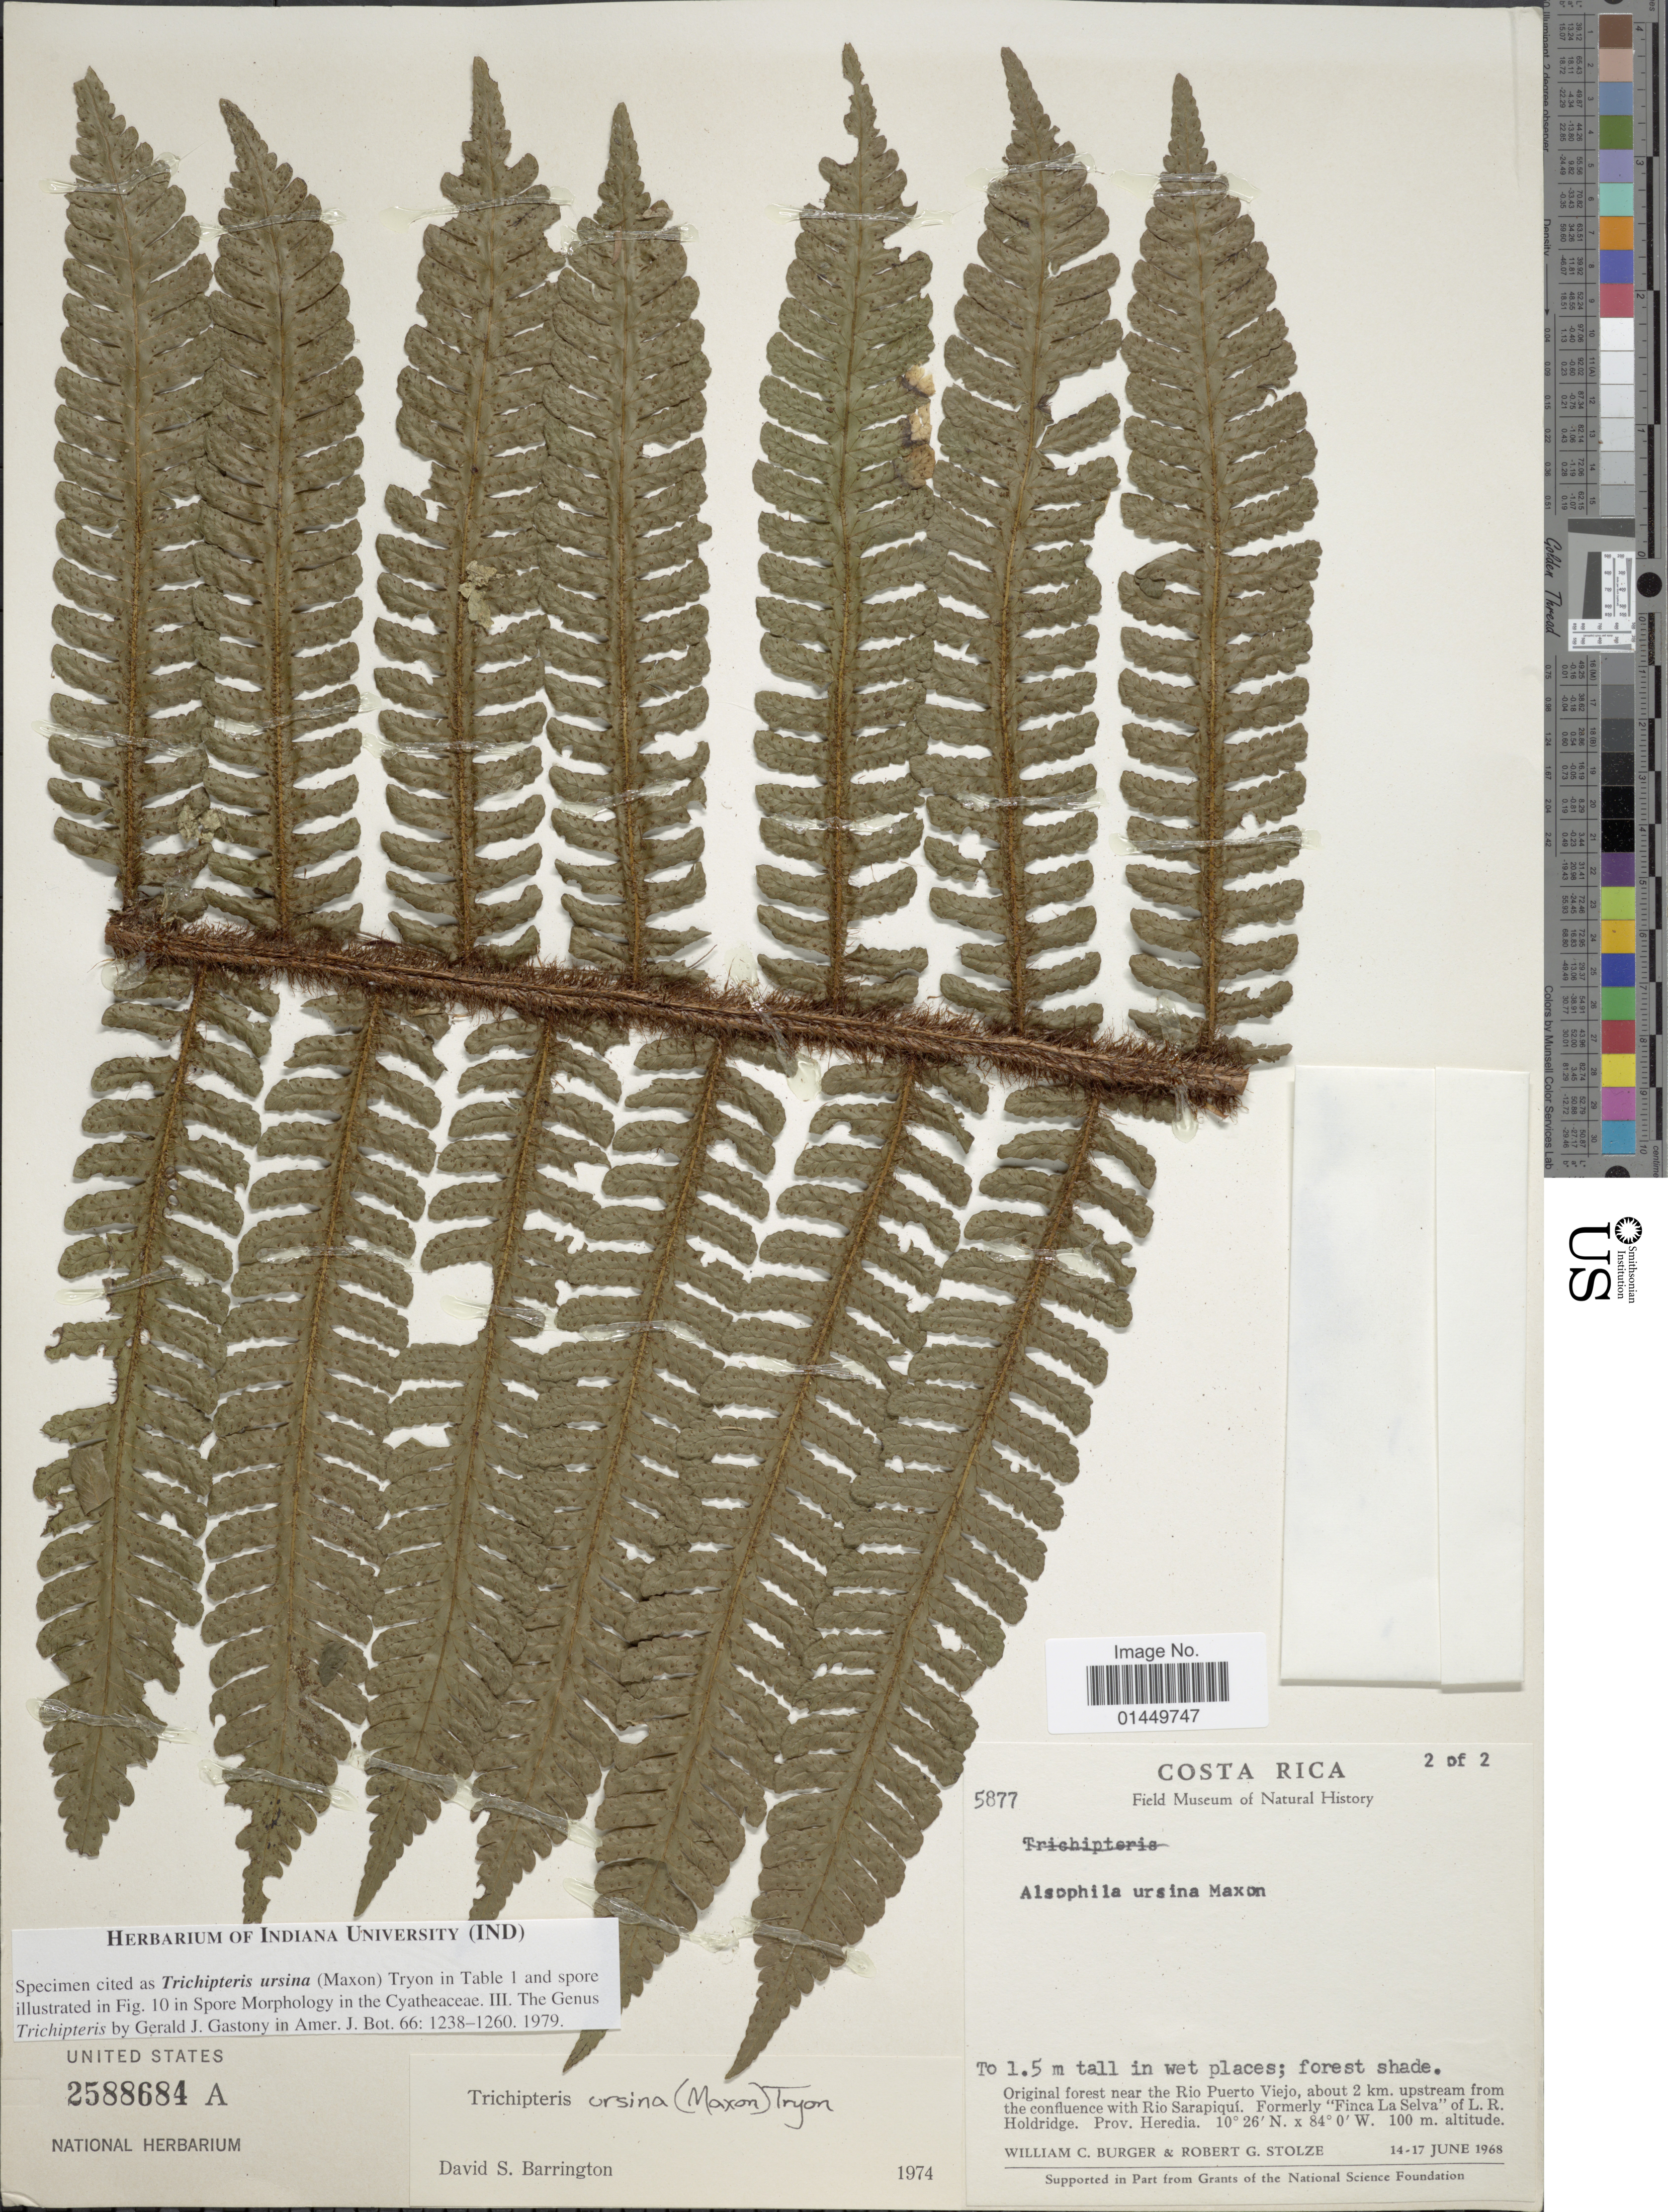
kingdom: Plantae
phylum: Tracheophyta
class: Polypodiopsida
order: Cyatheales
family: Cyatheaceae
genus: Cyathea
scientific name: Cyathea ursina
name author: (Maxon) Lellinger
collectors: W. Burger & R. G. Stolze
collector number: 5877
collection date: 1968-06-14/1968-06-17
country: Costa Rica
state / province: Heredia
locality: Original forest near the Rio Puerto Viejo, about 2 km. upstream from the confluence with Rio Sarapiqui, Formerly "Finca La Selva" of L.R. Holdridge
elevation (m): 100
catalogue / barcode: US 2588684A